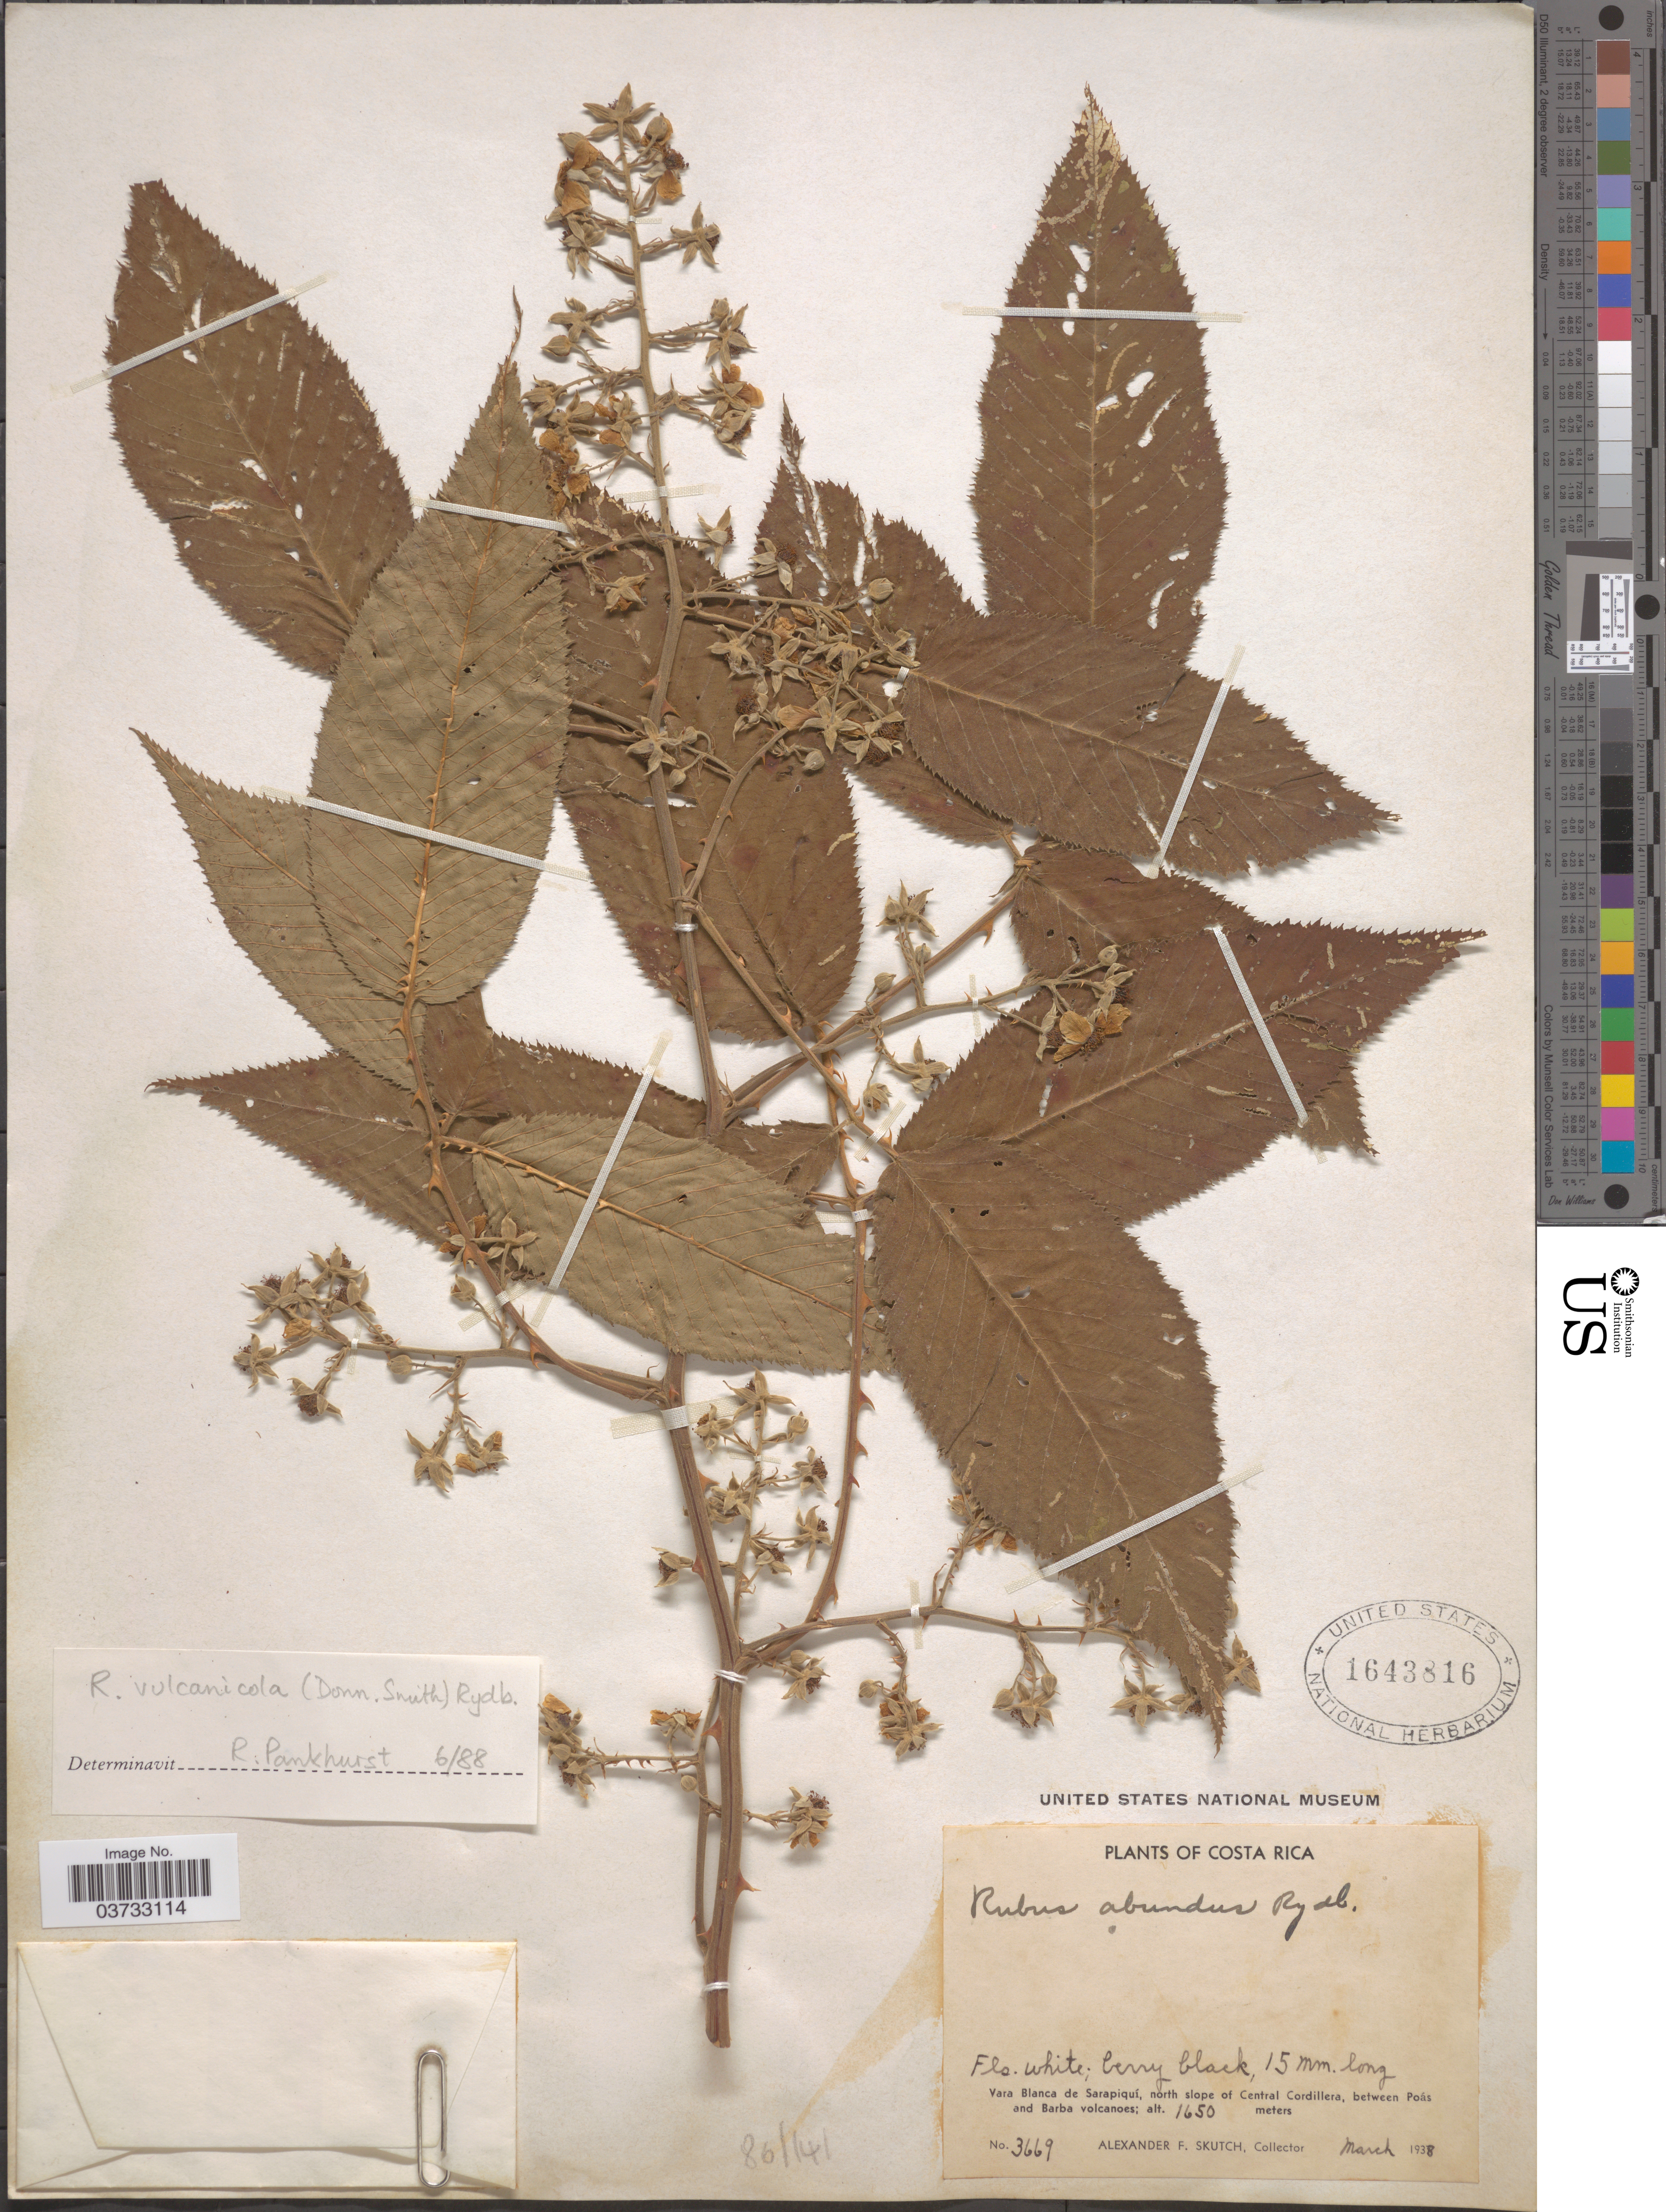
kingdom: Plantae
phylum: Tracheophyta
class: Magnoliopsida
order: Rosales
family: Rosaceae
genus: Rubus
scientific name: Rubus vulcanicola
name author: (Donn. Sm.) Rydb.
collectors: A. F. Skutch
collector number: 3669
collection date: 1938-03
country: Costa Rica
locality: Vara Blanca de Sarapiquí, north slope of Central Cordillera, between Poás and Barba volcanoes.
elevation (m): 1650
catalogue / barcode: US 1643816